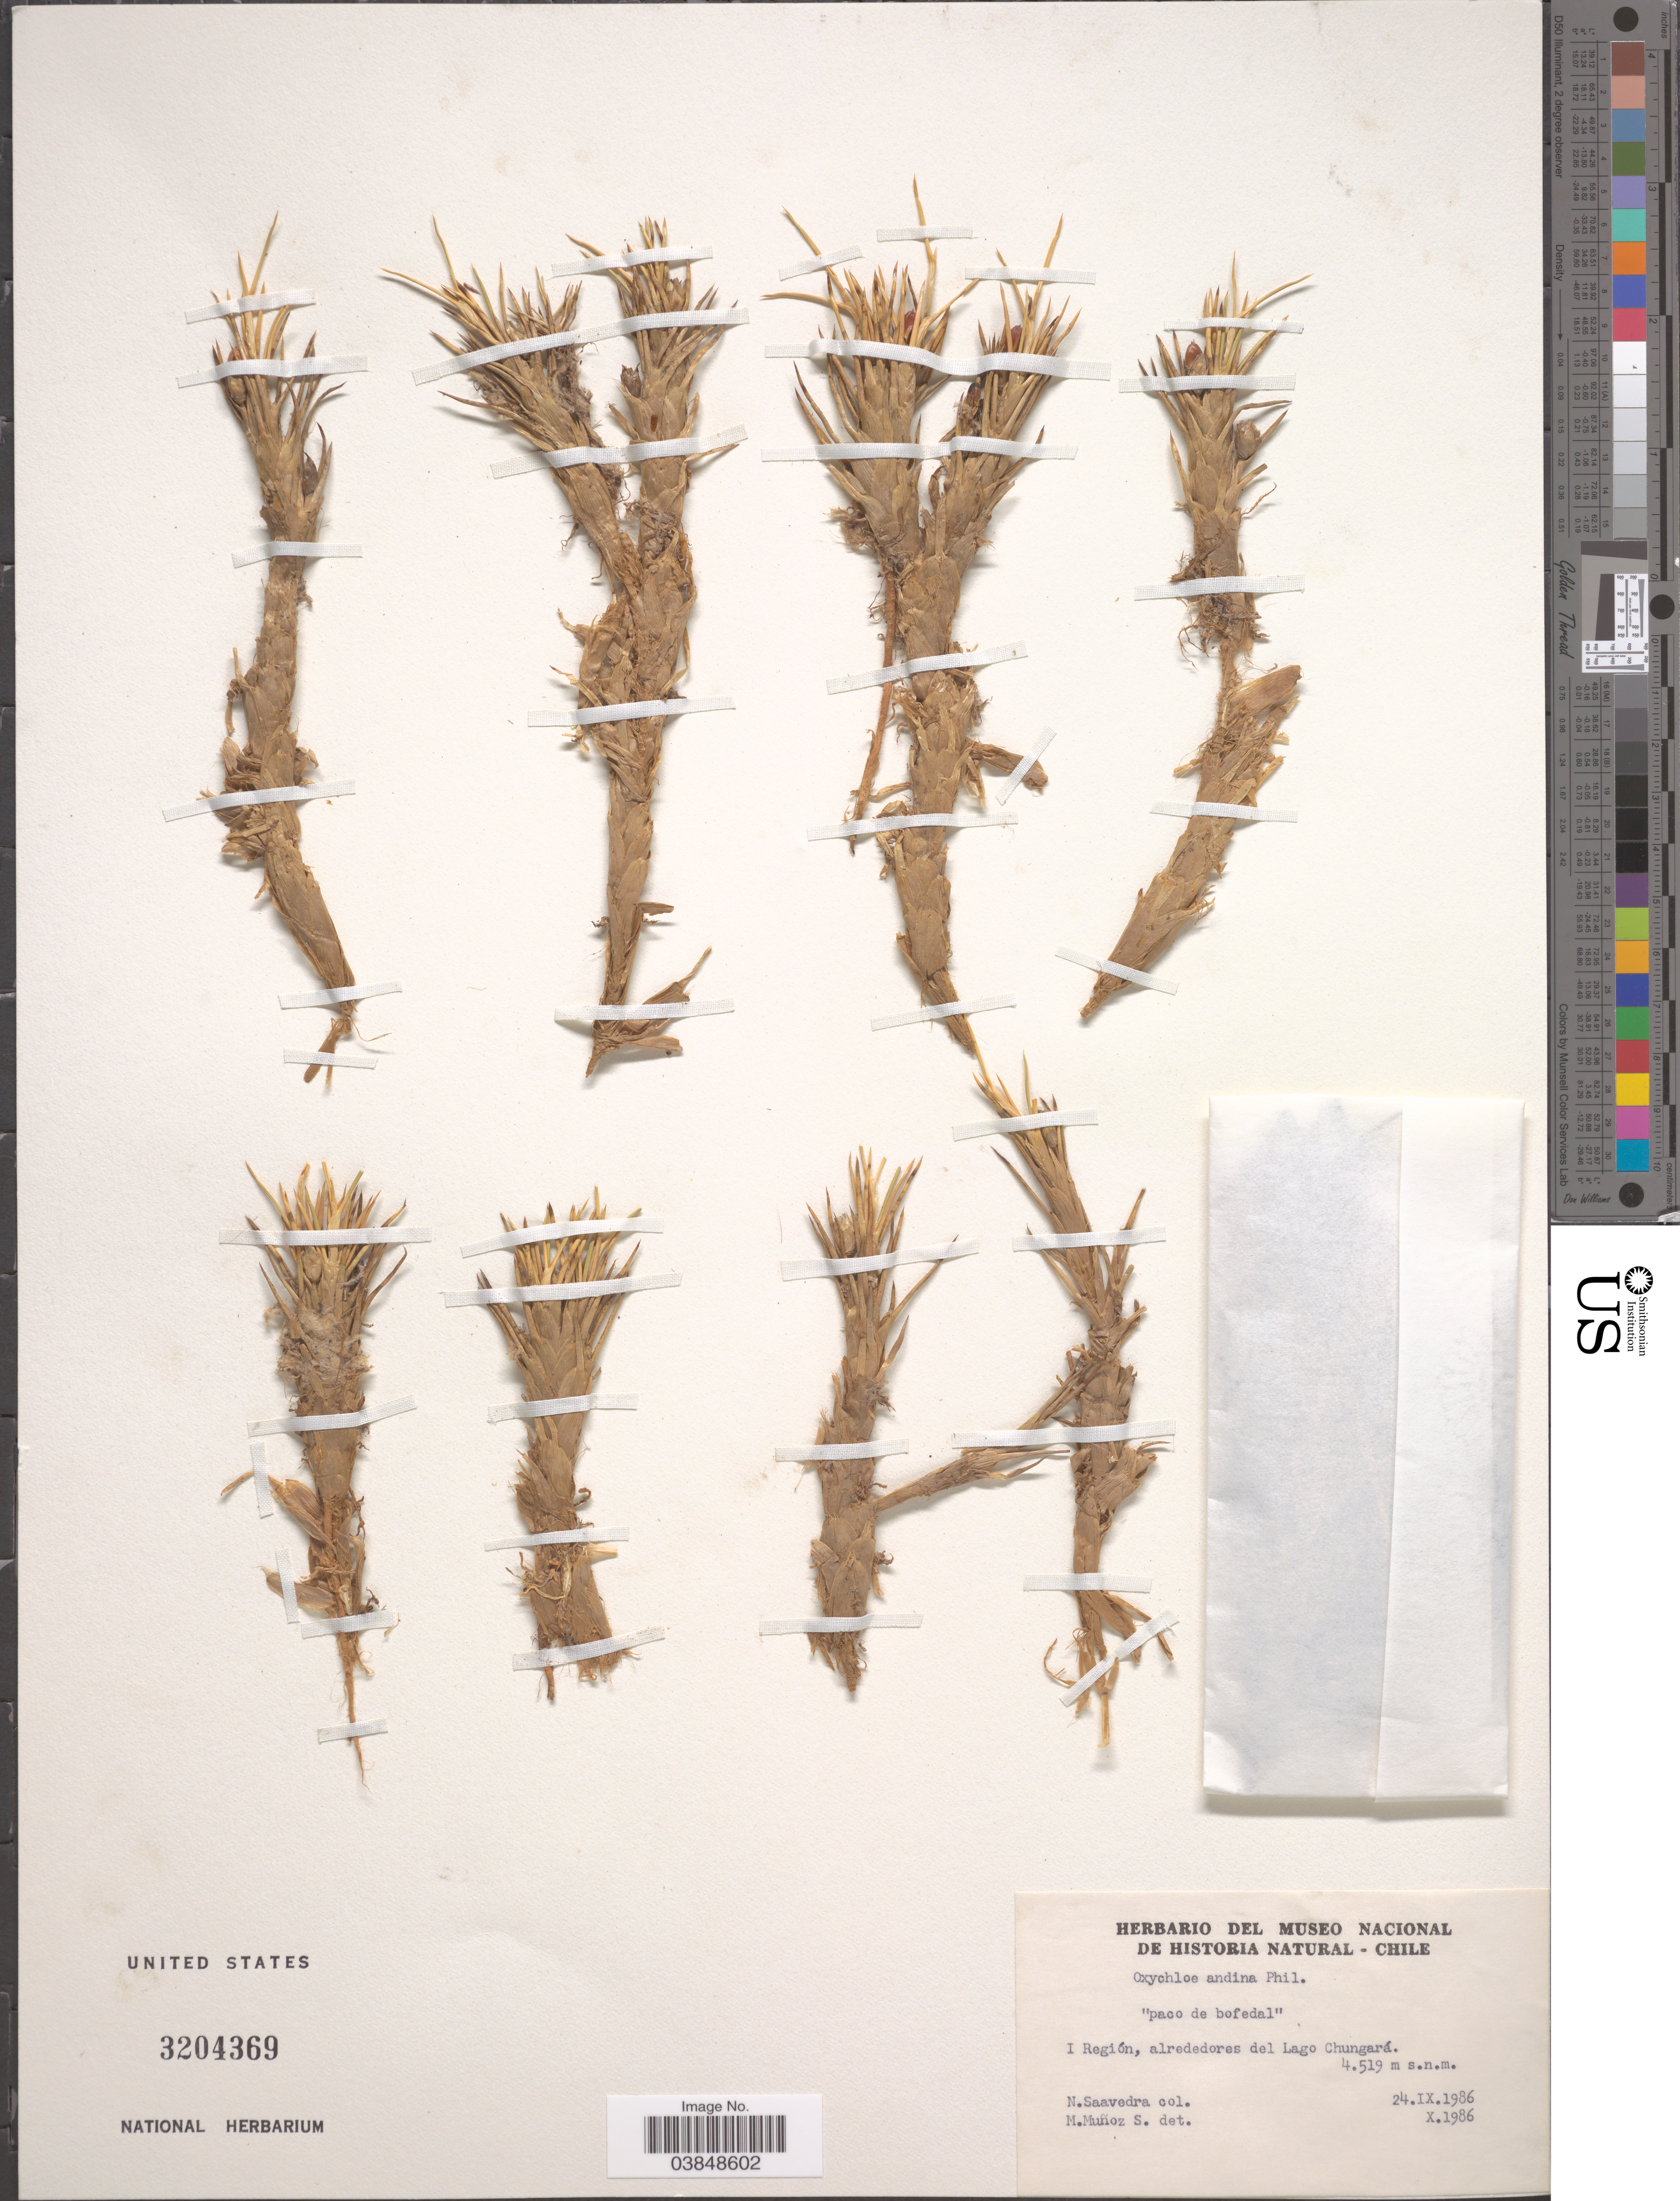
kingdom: Plantae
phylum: Tracheophyta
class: Liliopsida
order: Poales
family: Juncaceae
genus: Oxychloe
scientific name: Oxychloë andina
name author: Phil.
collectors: N. Saavedra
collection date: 1986-09-24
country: Chile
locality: I Región, alrededores del Lago Chungará.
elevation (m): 4519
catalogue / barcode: US 3204369